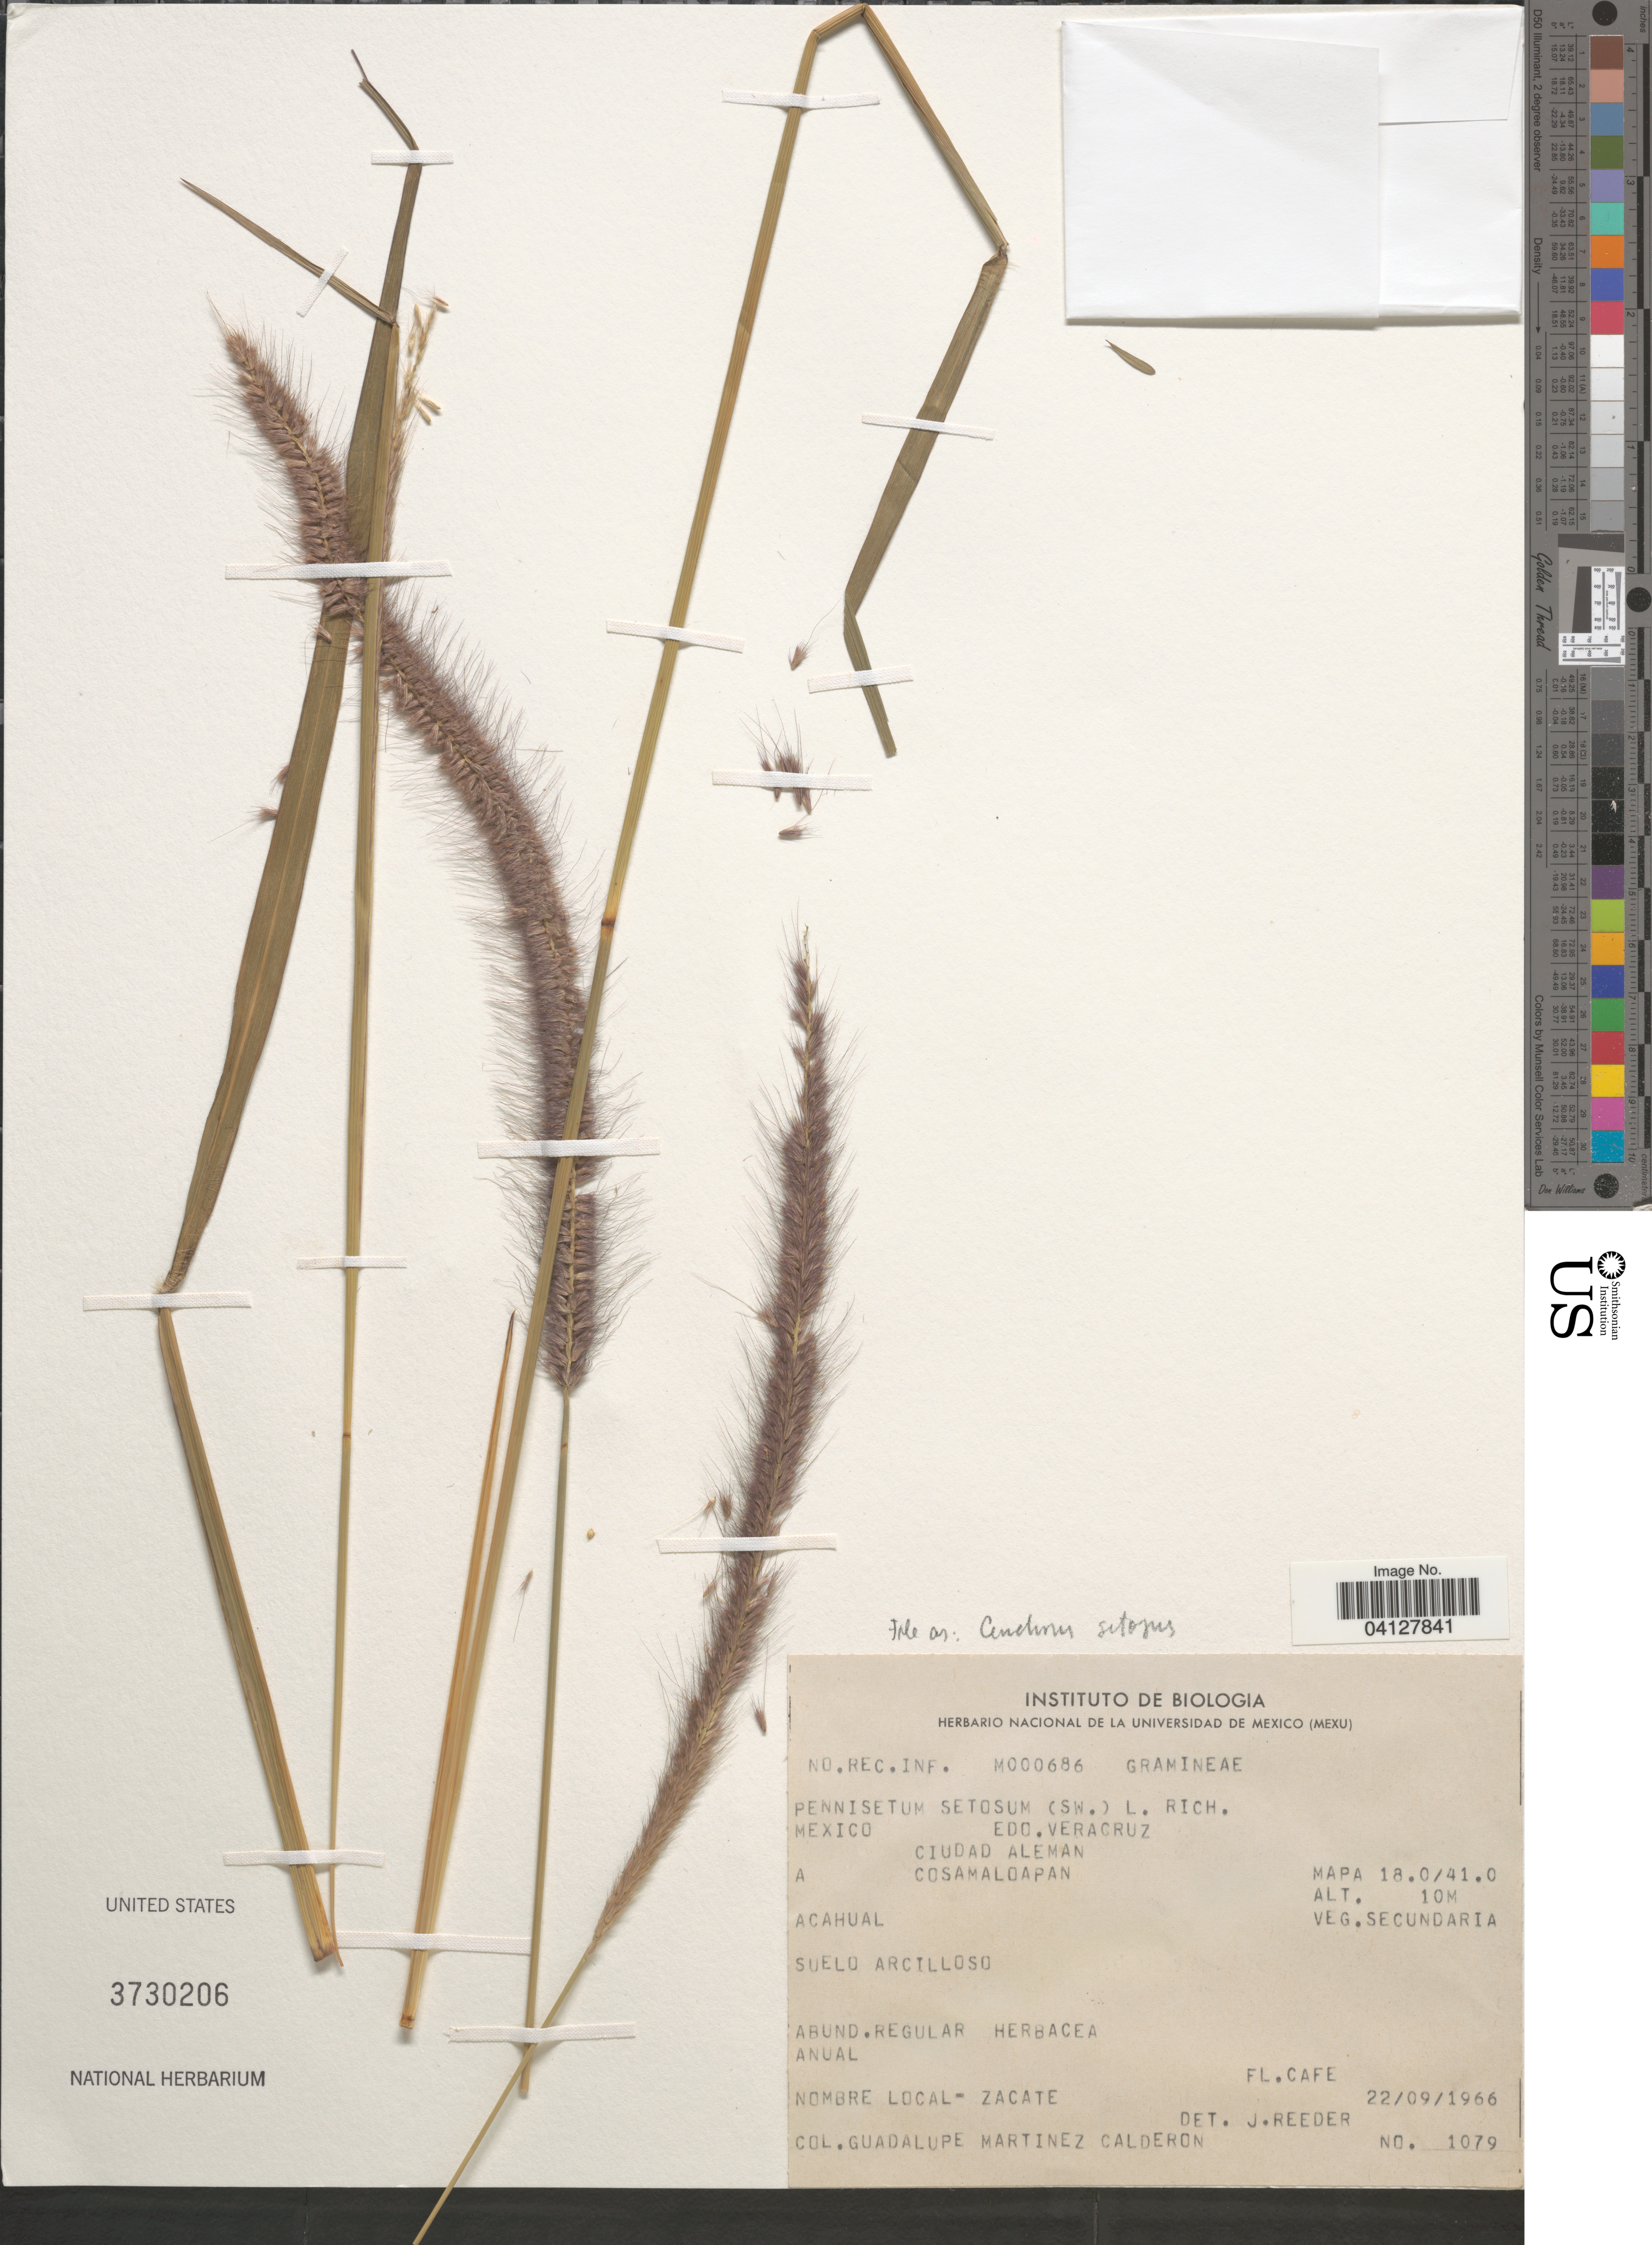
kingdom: Plantae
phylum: Tracheophyta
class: Liliopsida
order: Poales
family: Poaceae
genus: Pennisetum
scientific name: Pennisetum setosum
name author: (Sw.) Rich.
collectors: G. Martinez-C.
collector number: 1079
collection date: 1966-09-22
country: Mexico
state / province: Veracruz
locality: Edo. Veracruz. Ciudad Aleman. Cosamaldapan. Acahual.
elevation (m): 10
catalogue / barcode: US 3730206